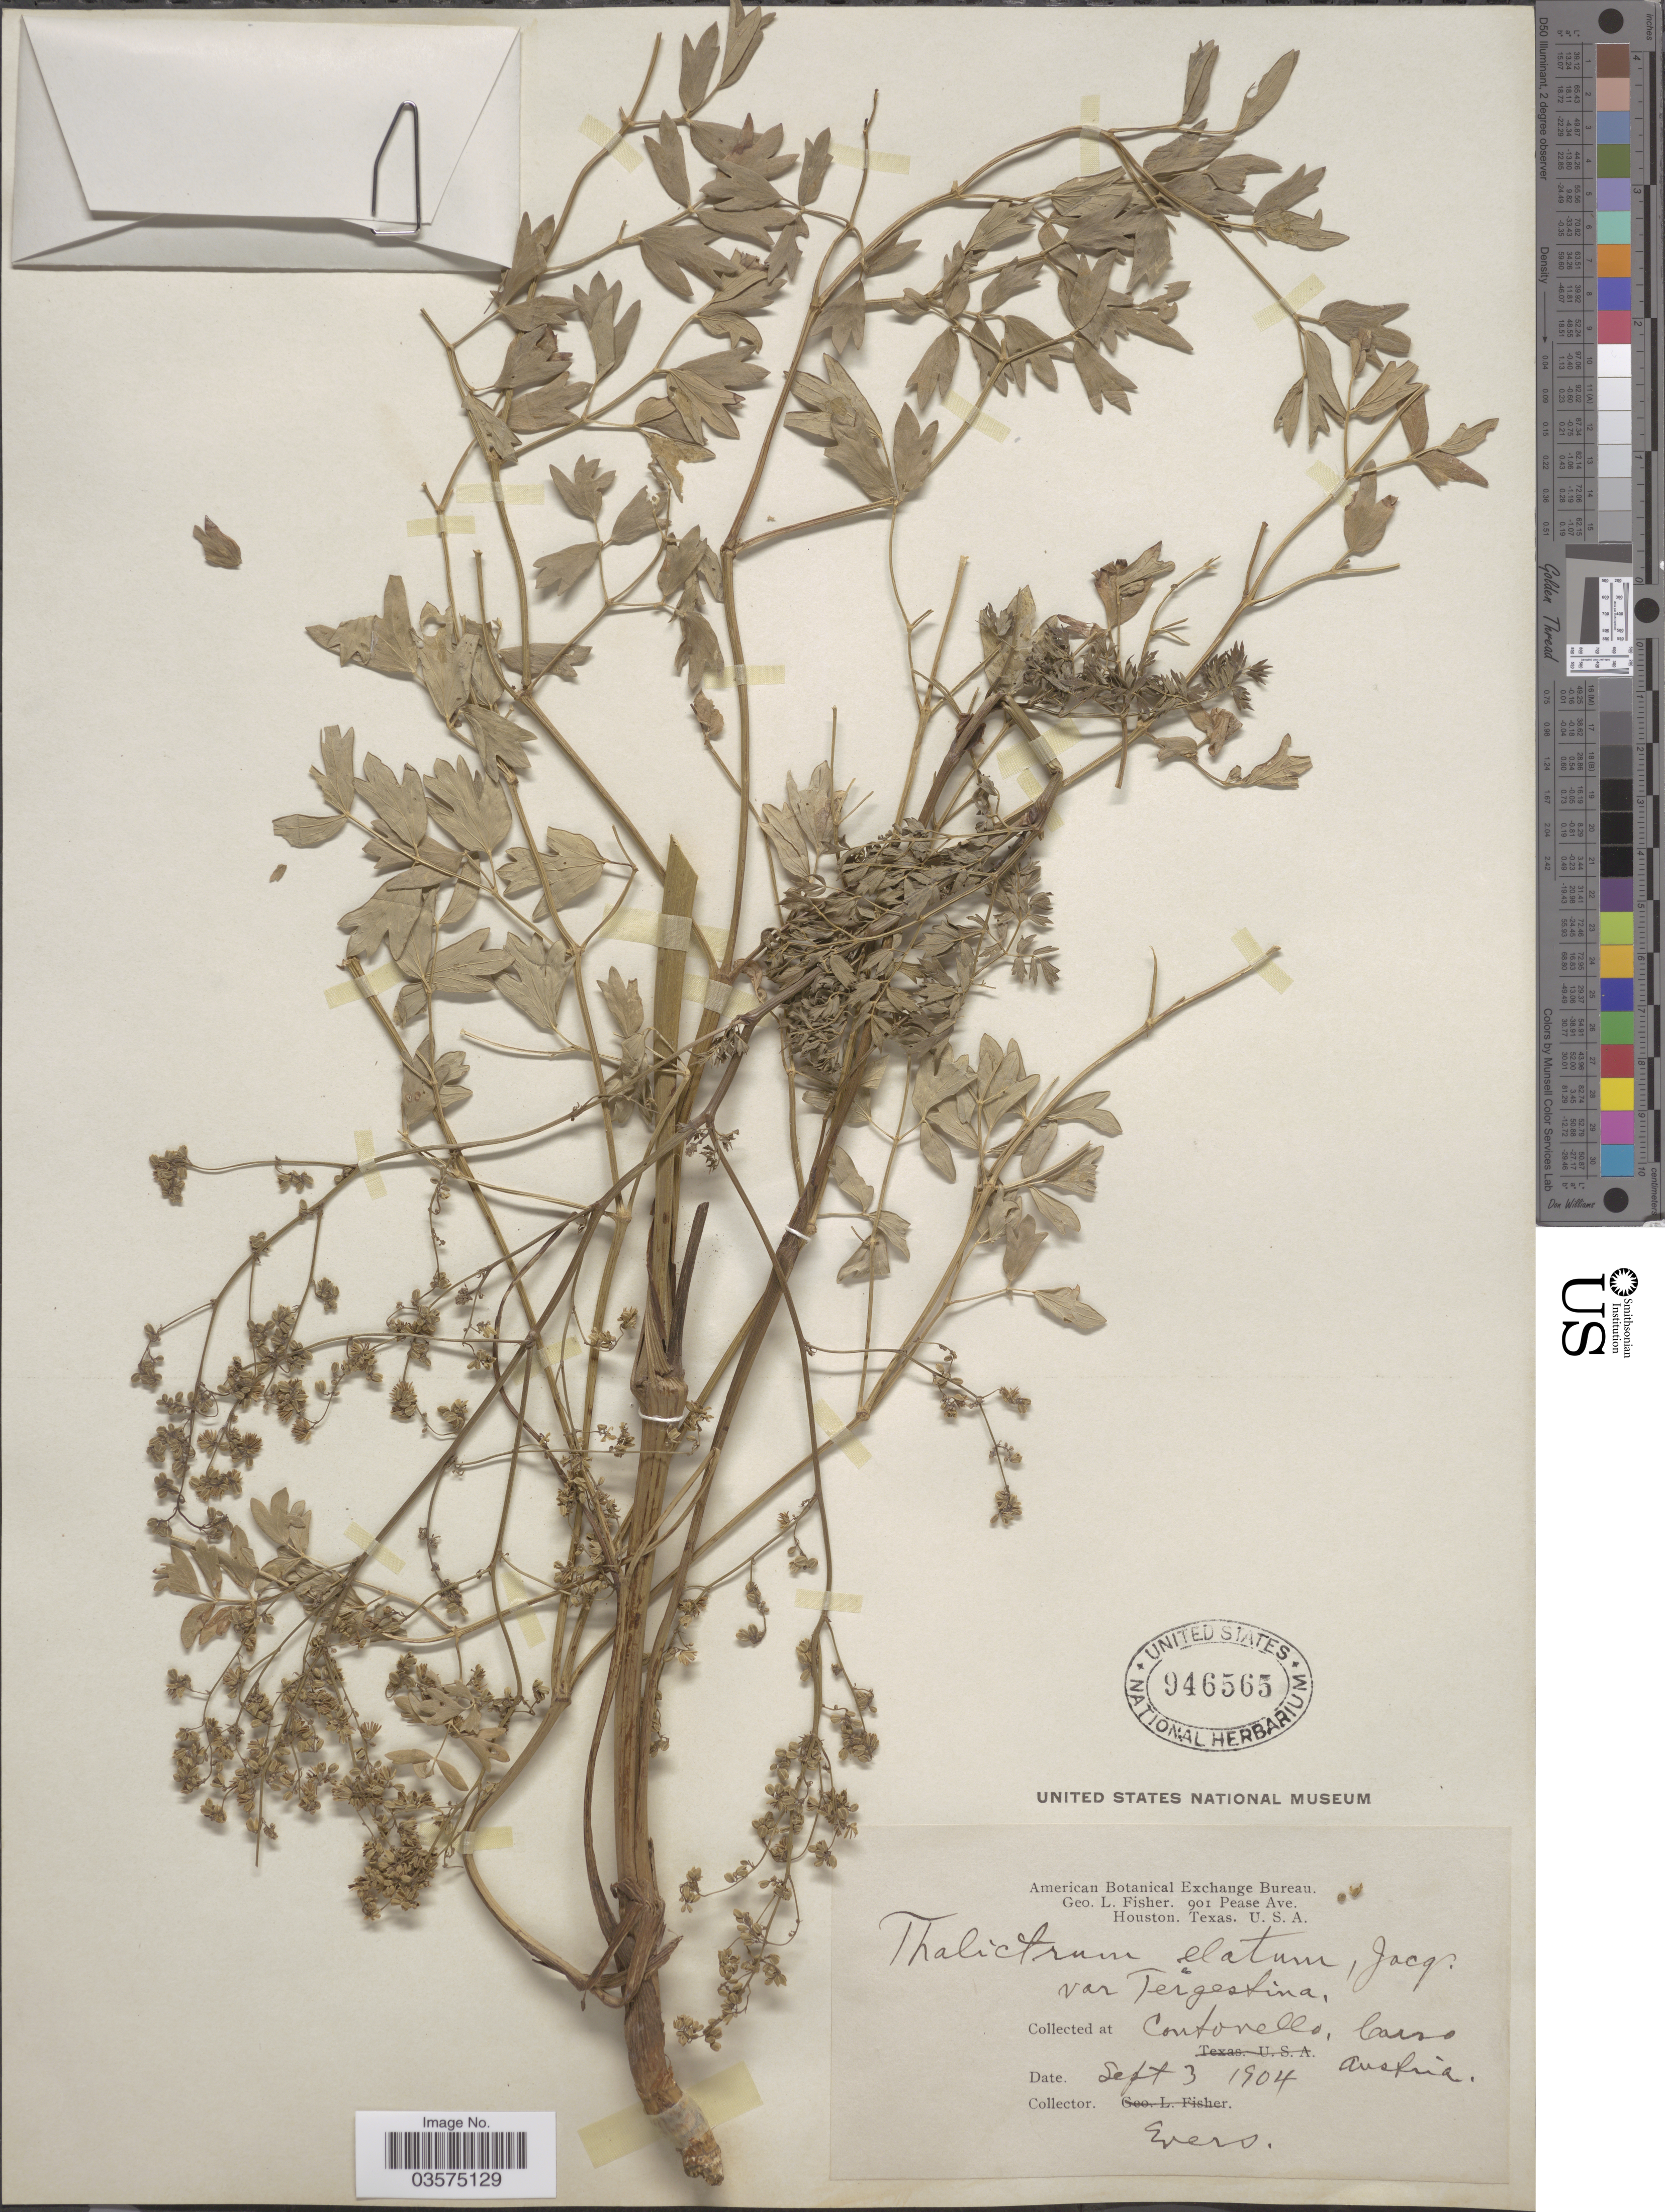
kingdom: Plantae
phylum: Tracheophyta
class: Magnoliopsida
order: Ranunculales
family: Ranunculaceae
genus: Thalictrum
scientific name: Thalictrum elatum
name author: Jacq.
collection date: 1904-09-03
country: Austria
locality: Contonello, Carso.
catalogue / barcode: US 946565